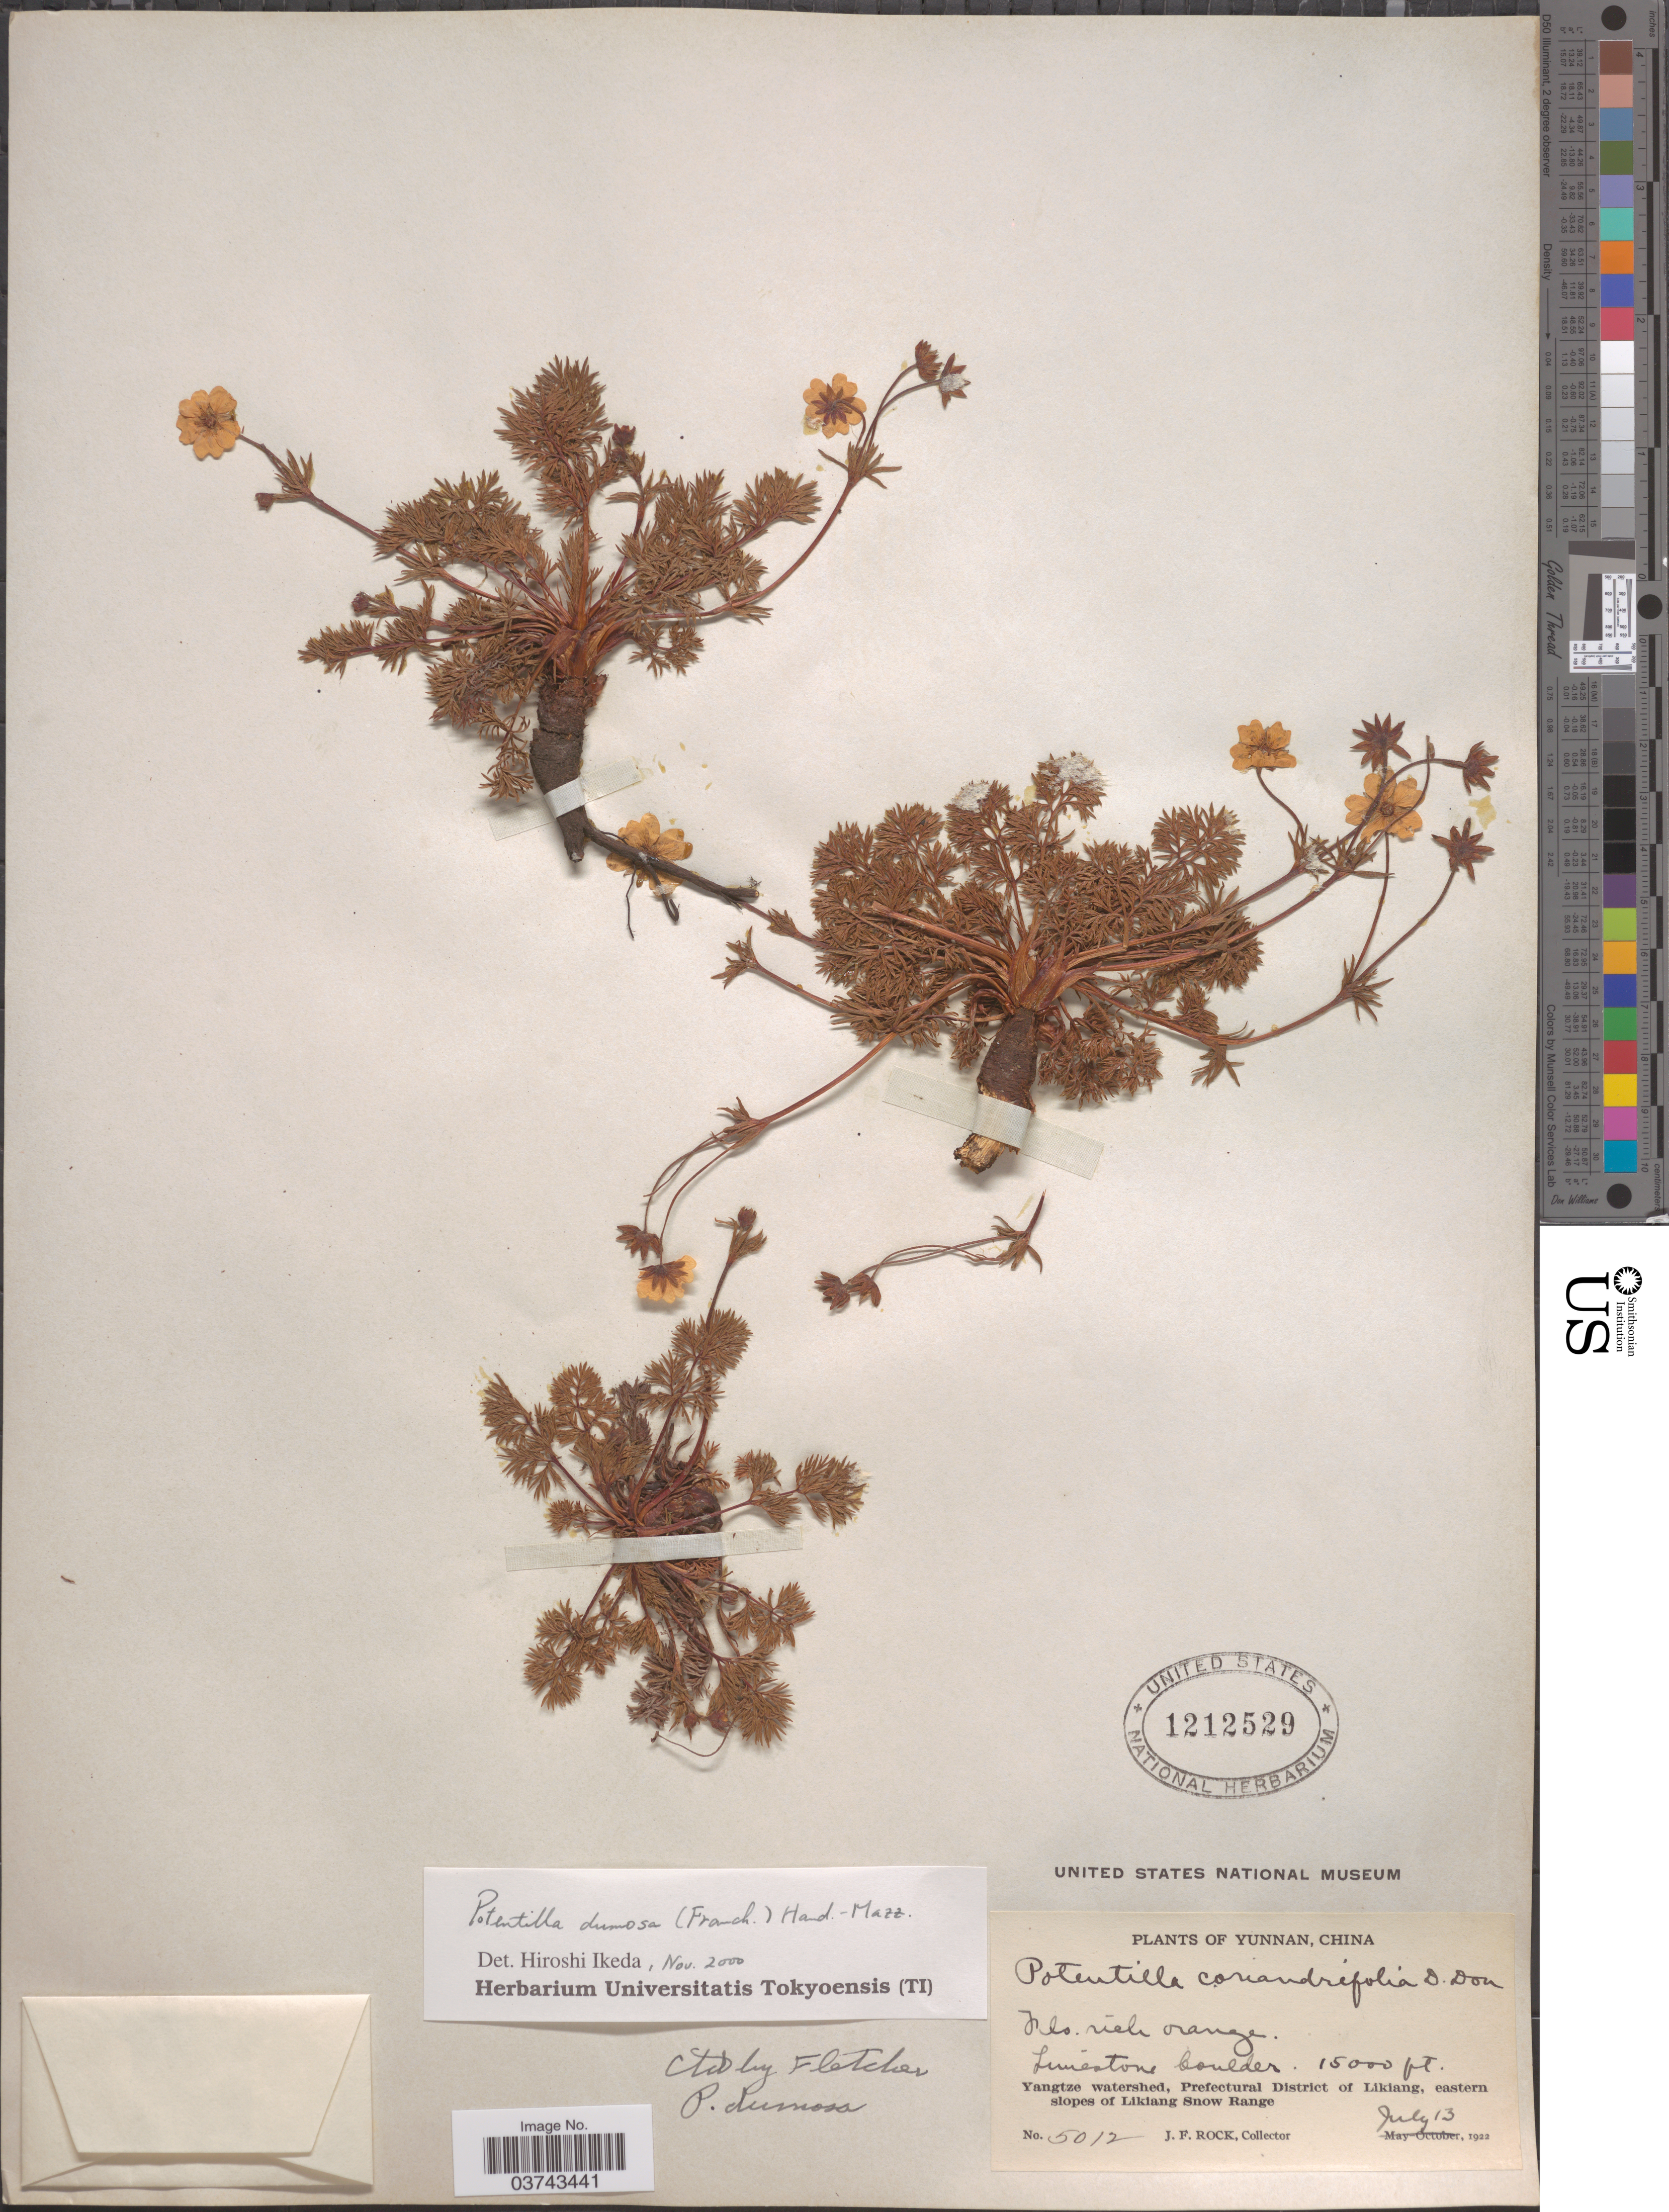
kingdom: Plantae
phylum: Tracheophyta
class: Magnoliopsida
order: Rosales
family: Rosaceae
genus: Potentilla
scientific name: Potentilla dumosa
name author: (Franch.) Hand.-Mazz.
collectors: J. Rock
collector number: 5012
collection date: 1922-07-13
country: China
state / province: Yunnan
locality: Yangtze watershed, Prefectural District of Likiang, eastern slopes of Likiang Snow Range.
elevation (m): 4572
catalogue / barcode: US 1212529